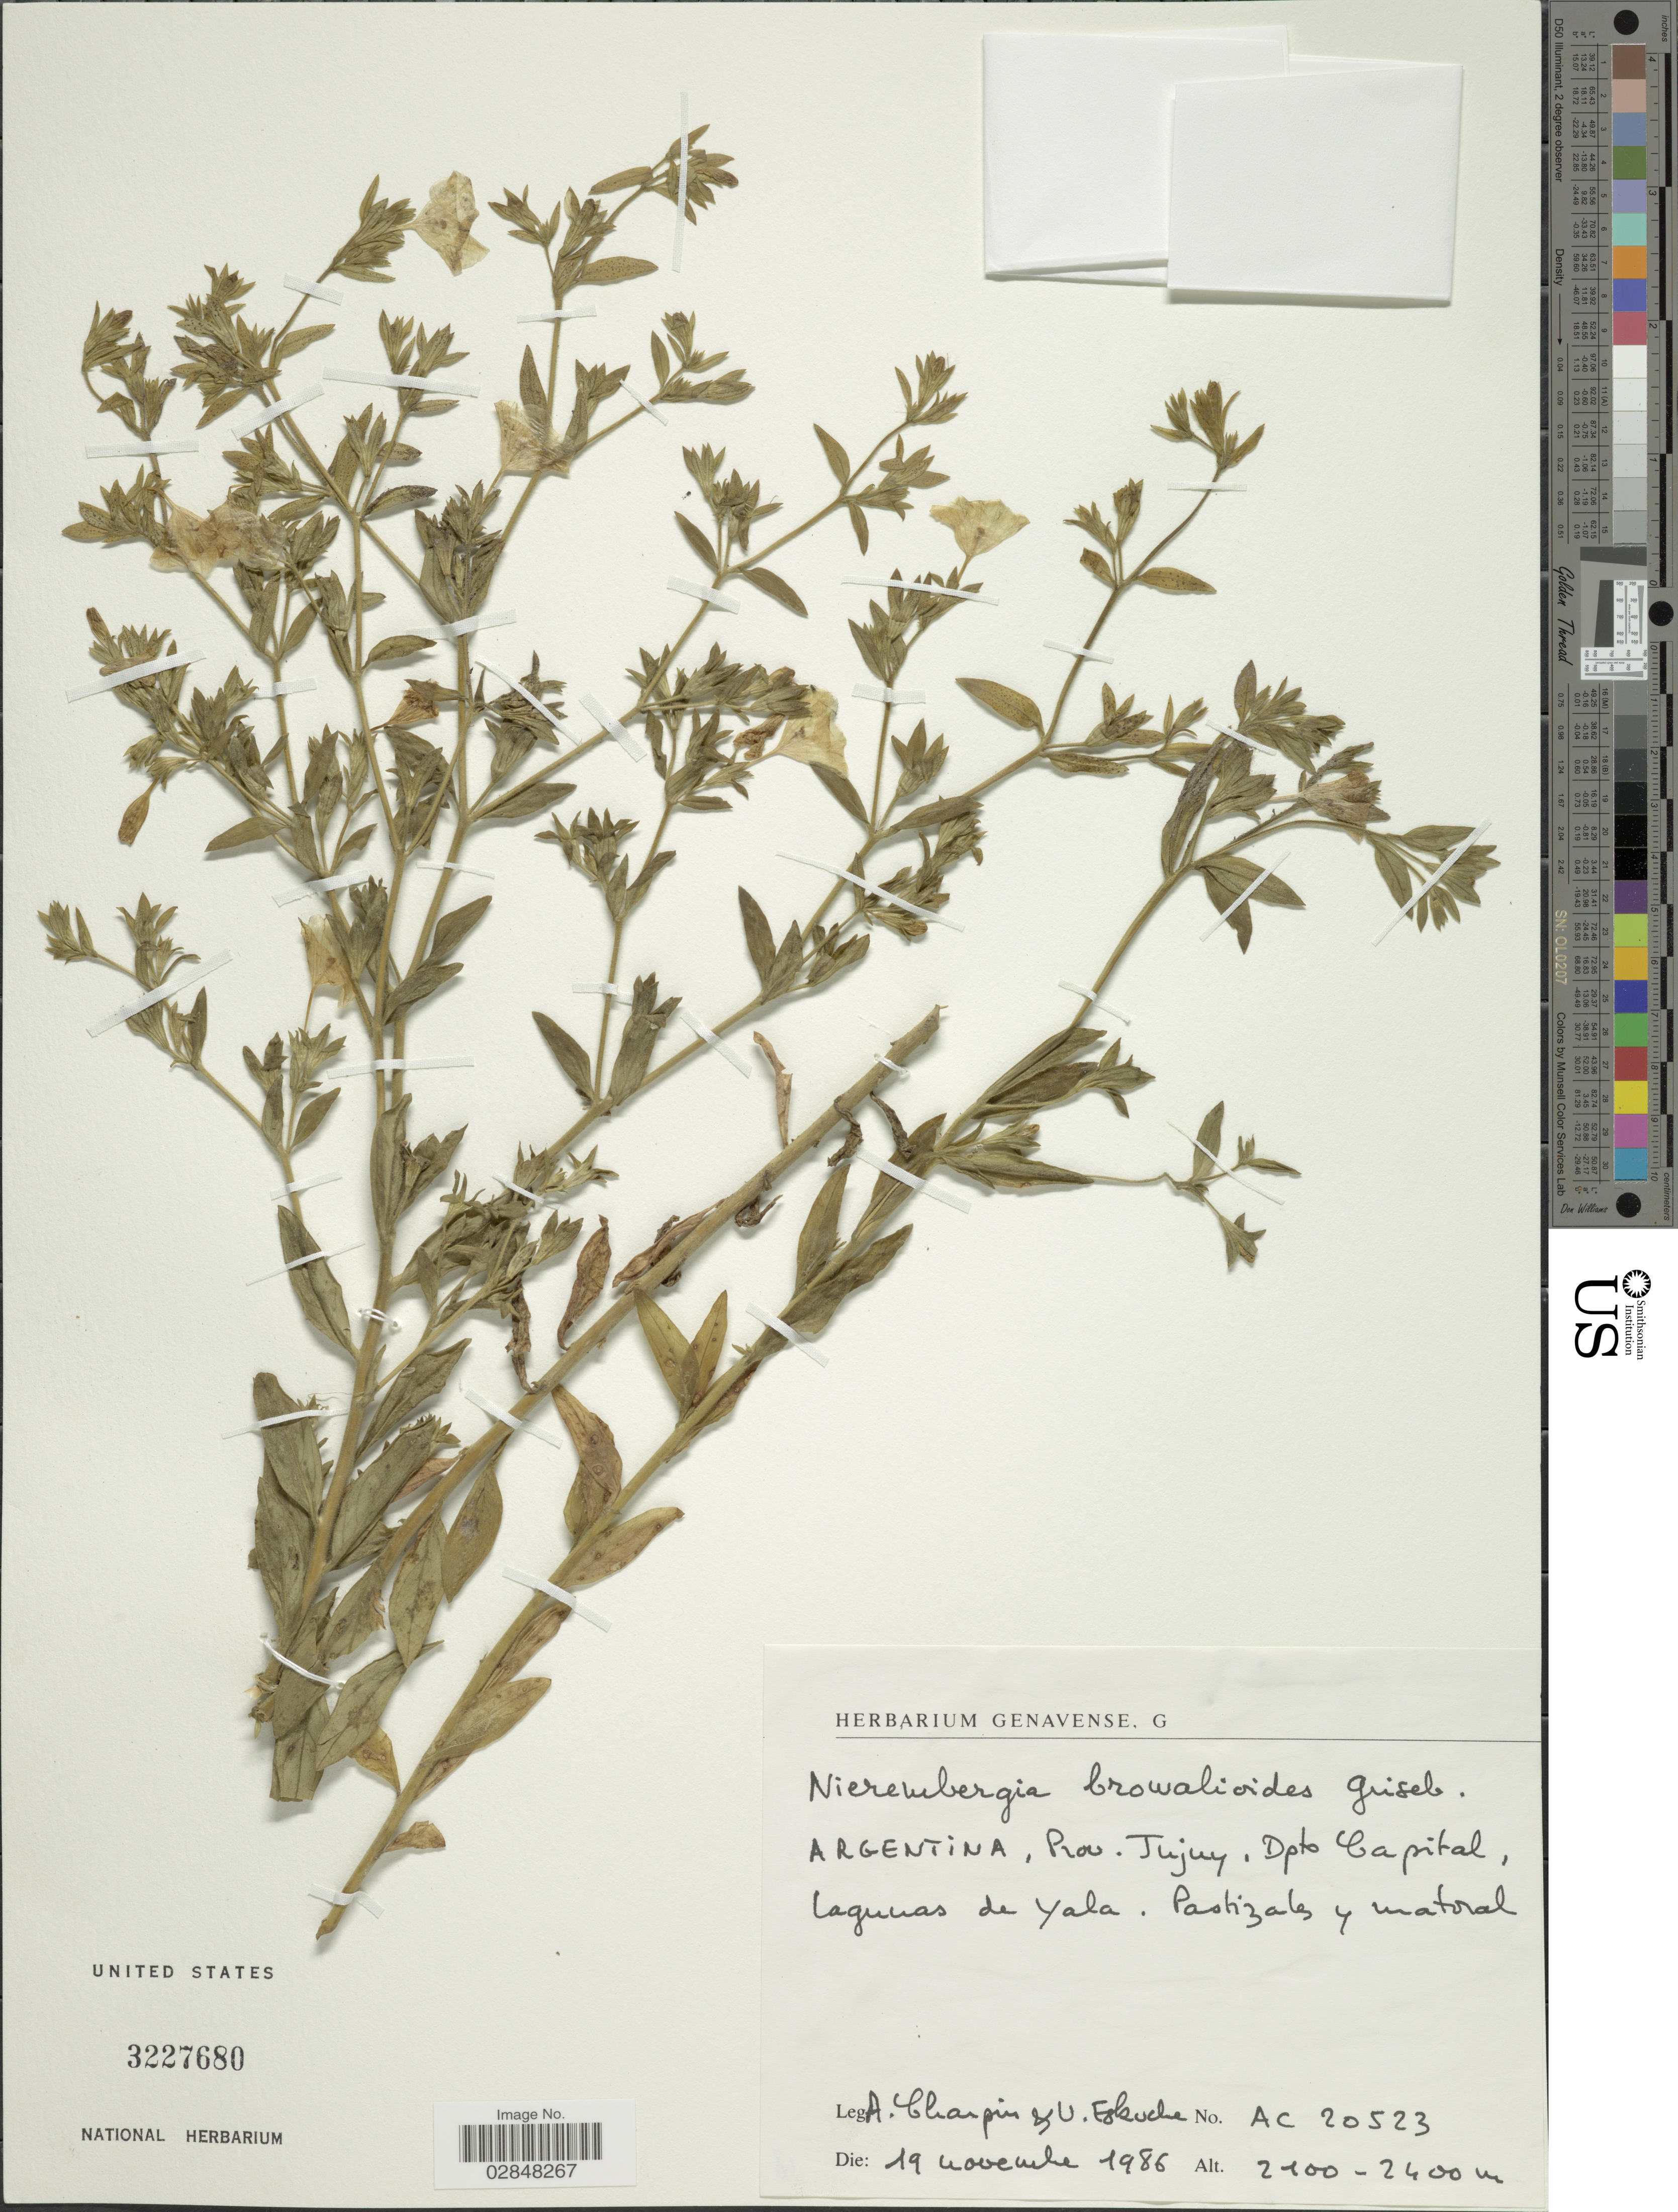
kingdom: Plantae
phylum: Tracheophyta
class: Magnoliopsida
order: Solanales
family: Solanaceae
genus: Nierembergia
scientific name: Nierembergia browallioides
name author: Griseb.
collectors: A. Charpin & U. Eskuche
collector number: AC20523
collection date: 1986-11-19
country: Argentina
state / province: Jujuy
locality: Dpto Capital, Lagunas de Yala.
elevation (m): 2100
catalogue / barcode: US 3227680